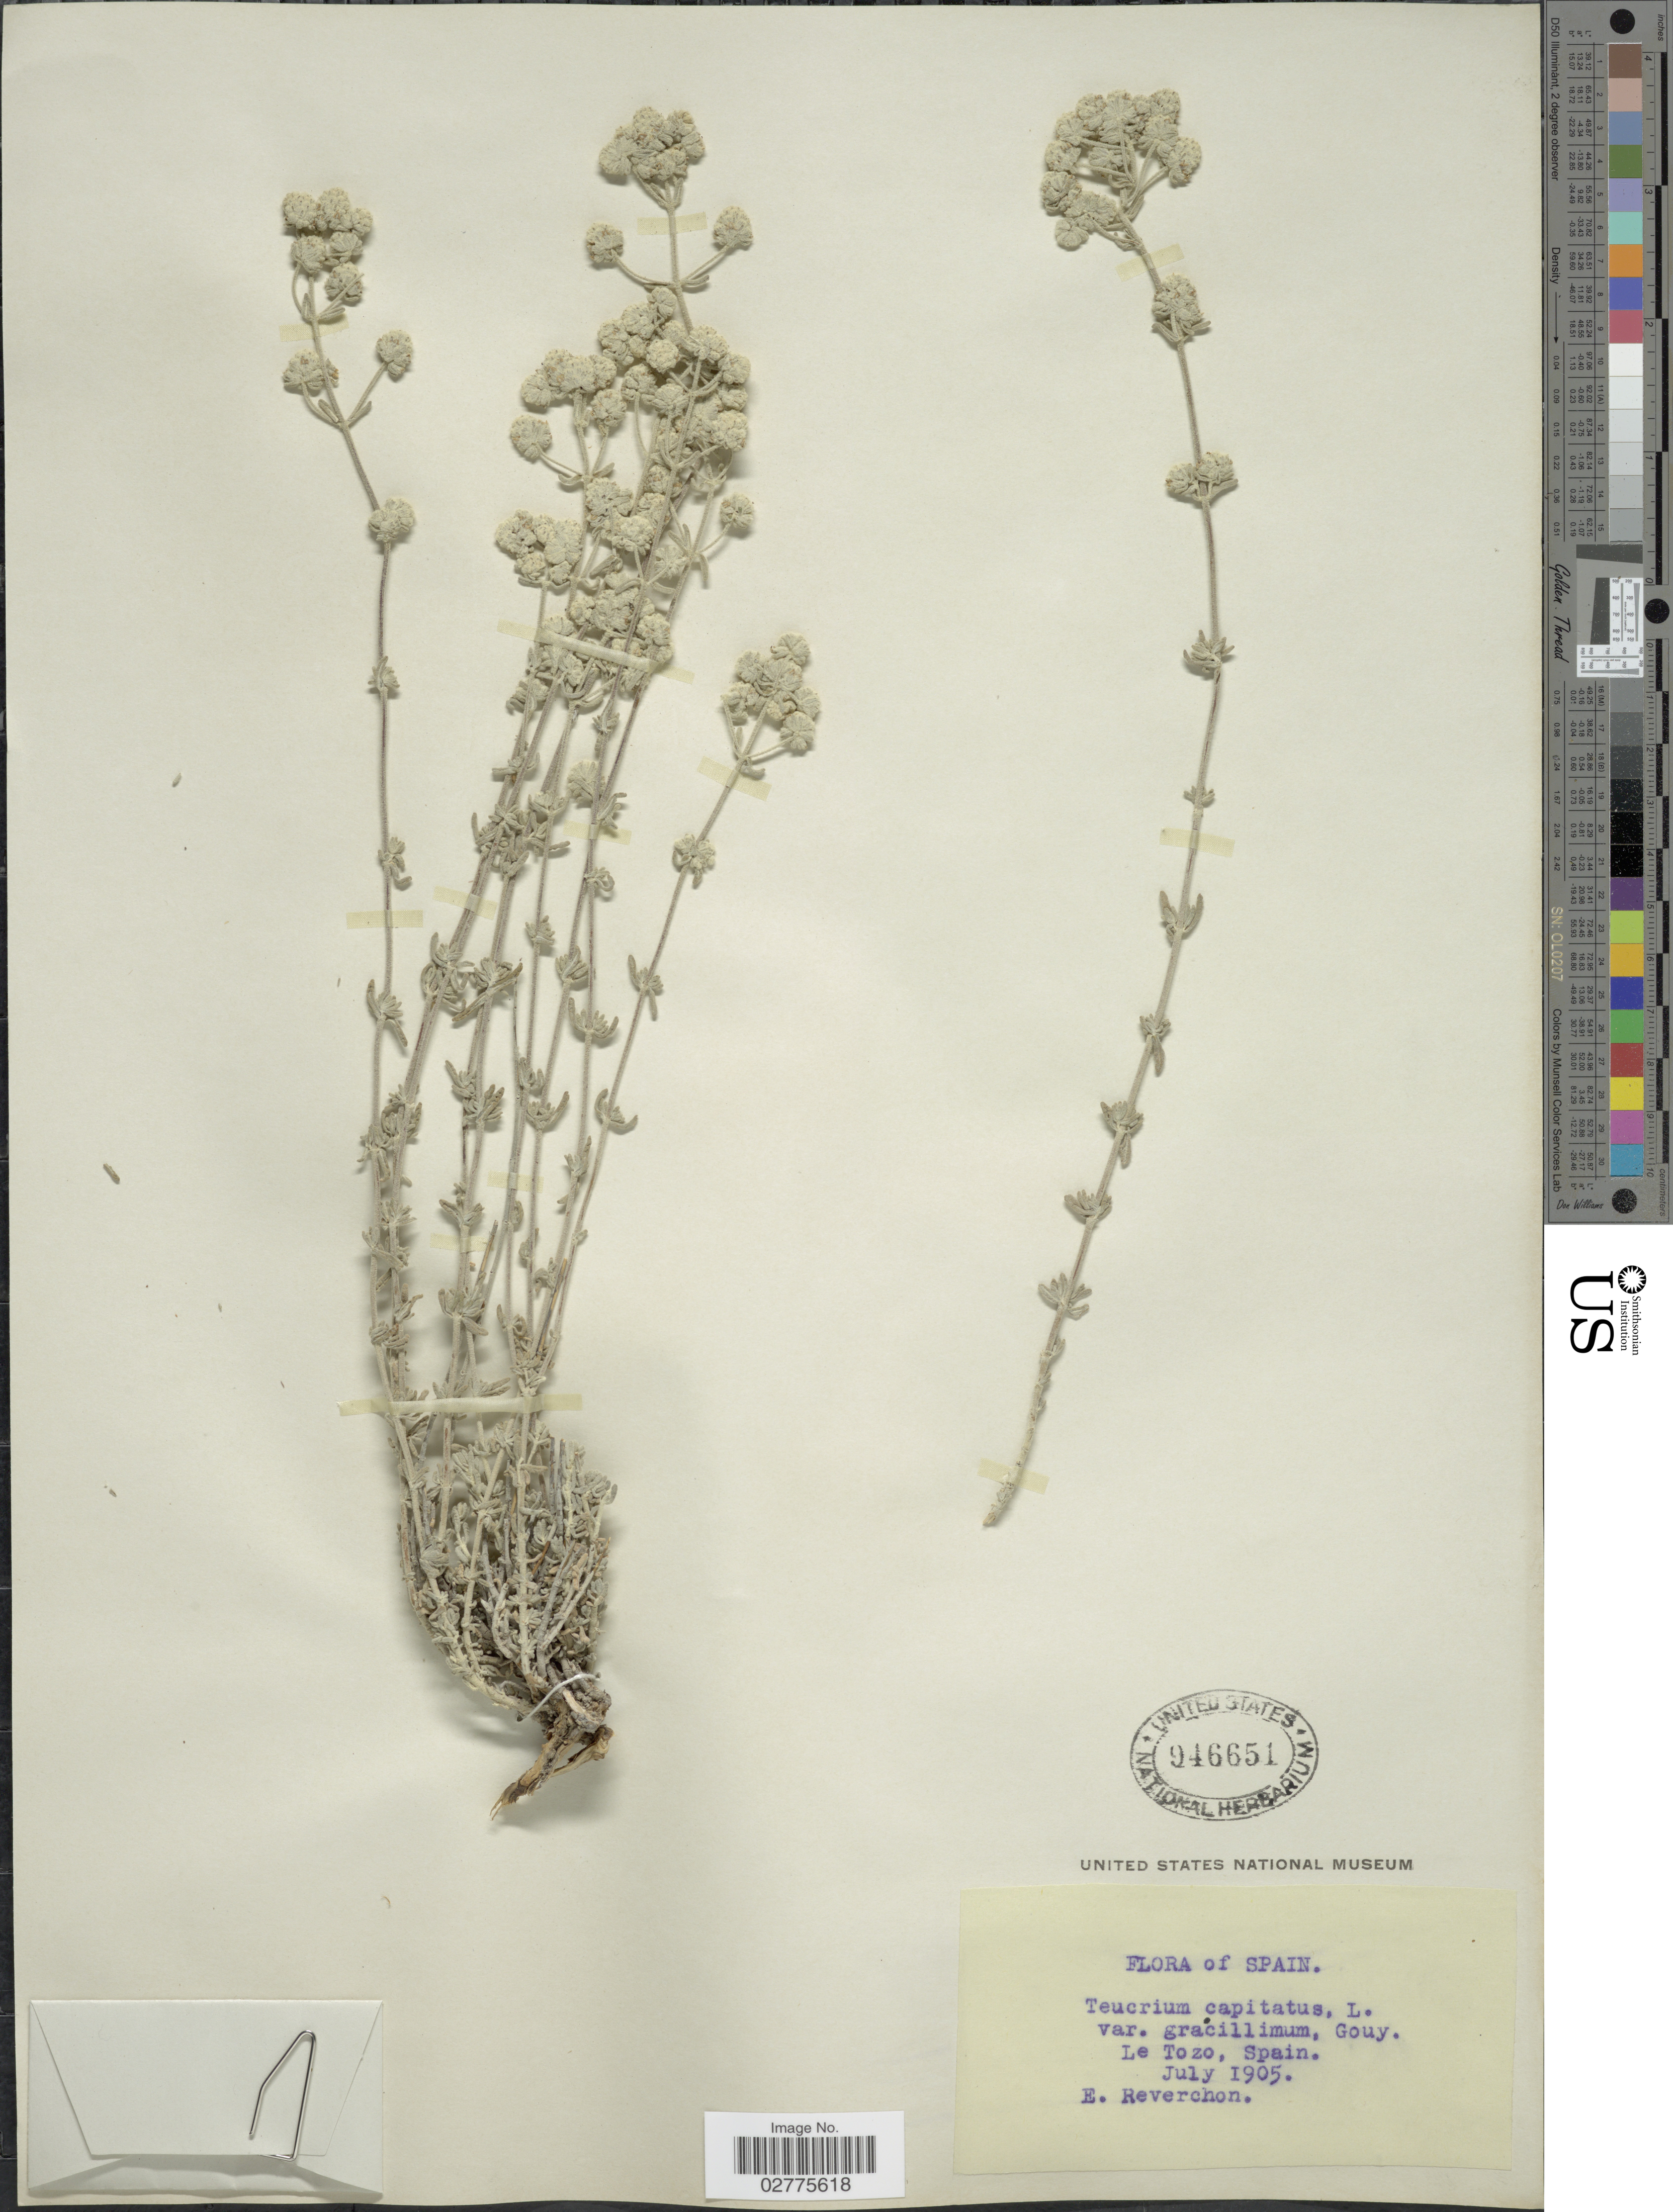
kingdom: Plantae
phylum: Tracheophyta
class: Magnoliopsida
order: Lamiales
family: Lamiaceae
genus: Teucrium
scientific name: Teucrium capitatum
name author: L.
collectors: E. Reverchon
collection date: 1905-07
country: Spain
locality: Le Tozo.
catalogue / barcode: US 946651